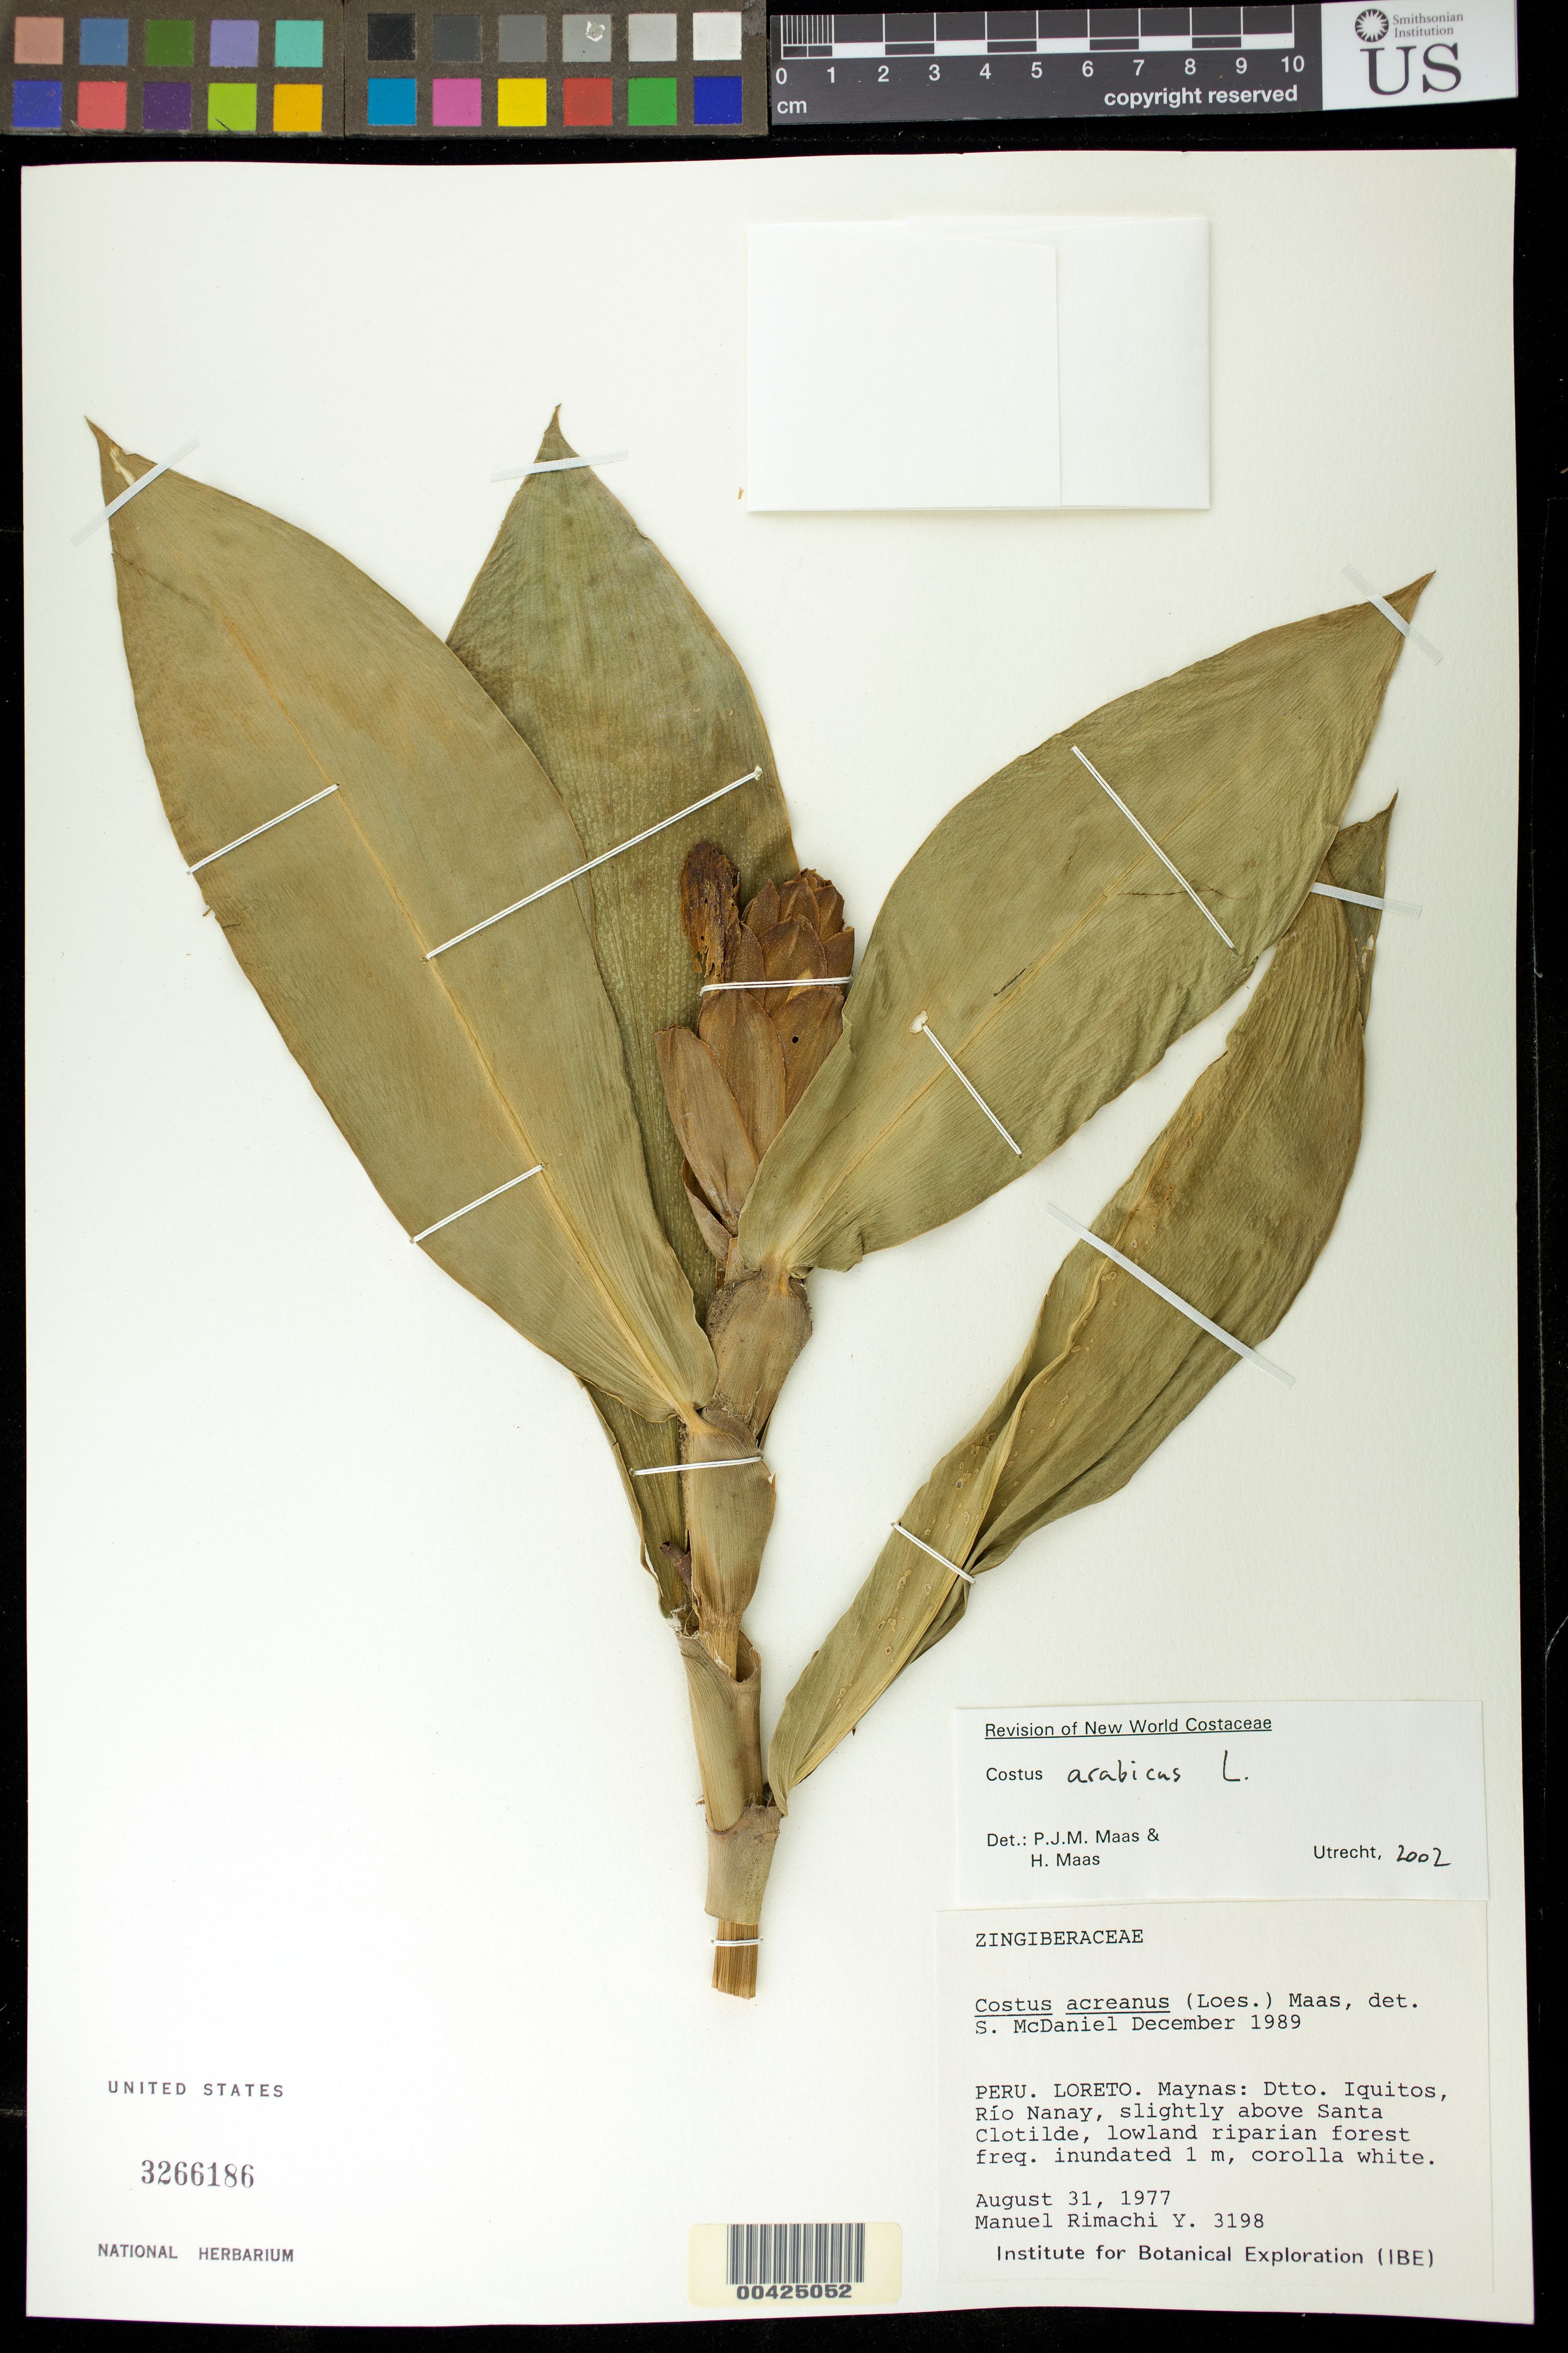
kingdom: Plantae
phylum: Tracheophyta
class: Liliopsida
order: Zingiberales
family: Costaceae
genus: Costus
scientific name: Costus arabicus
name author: L.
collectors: M. Rimachi Y.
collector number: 3198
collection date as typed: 31 Aug 1977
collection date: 1977-08-31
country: Peru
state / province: Loreto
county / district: Maynas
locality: Iquitos, Rio Nanay, above Santa Cotilde.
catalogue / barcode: US 3266186